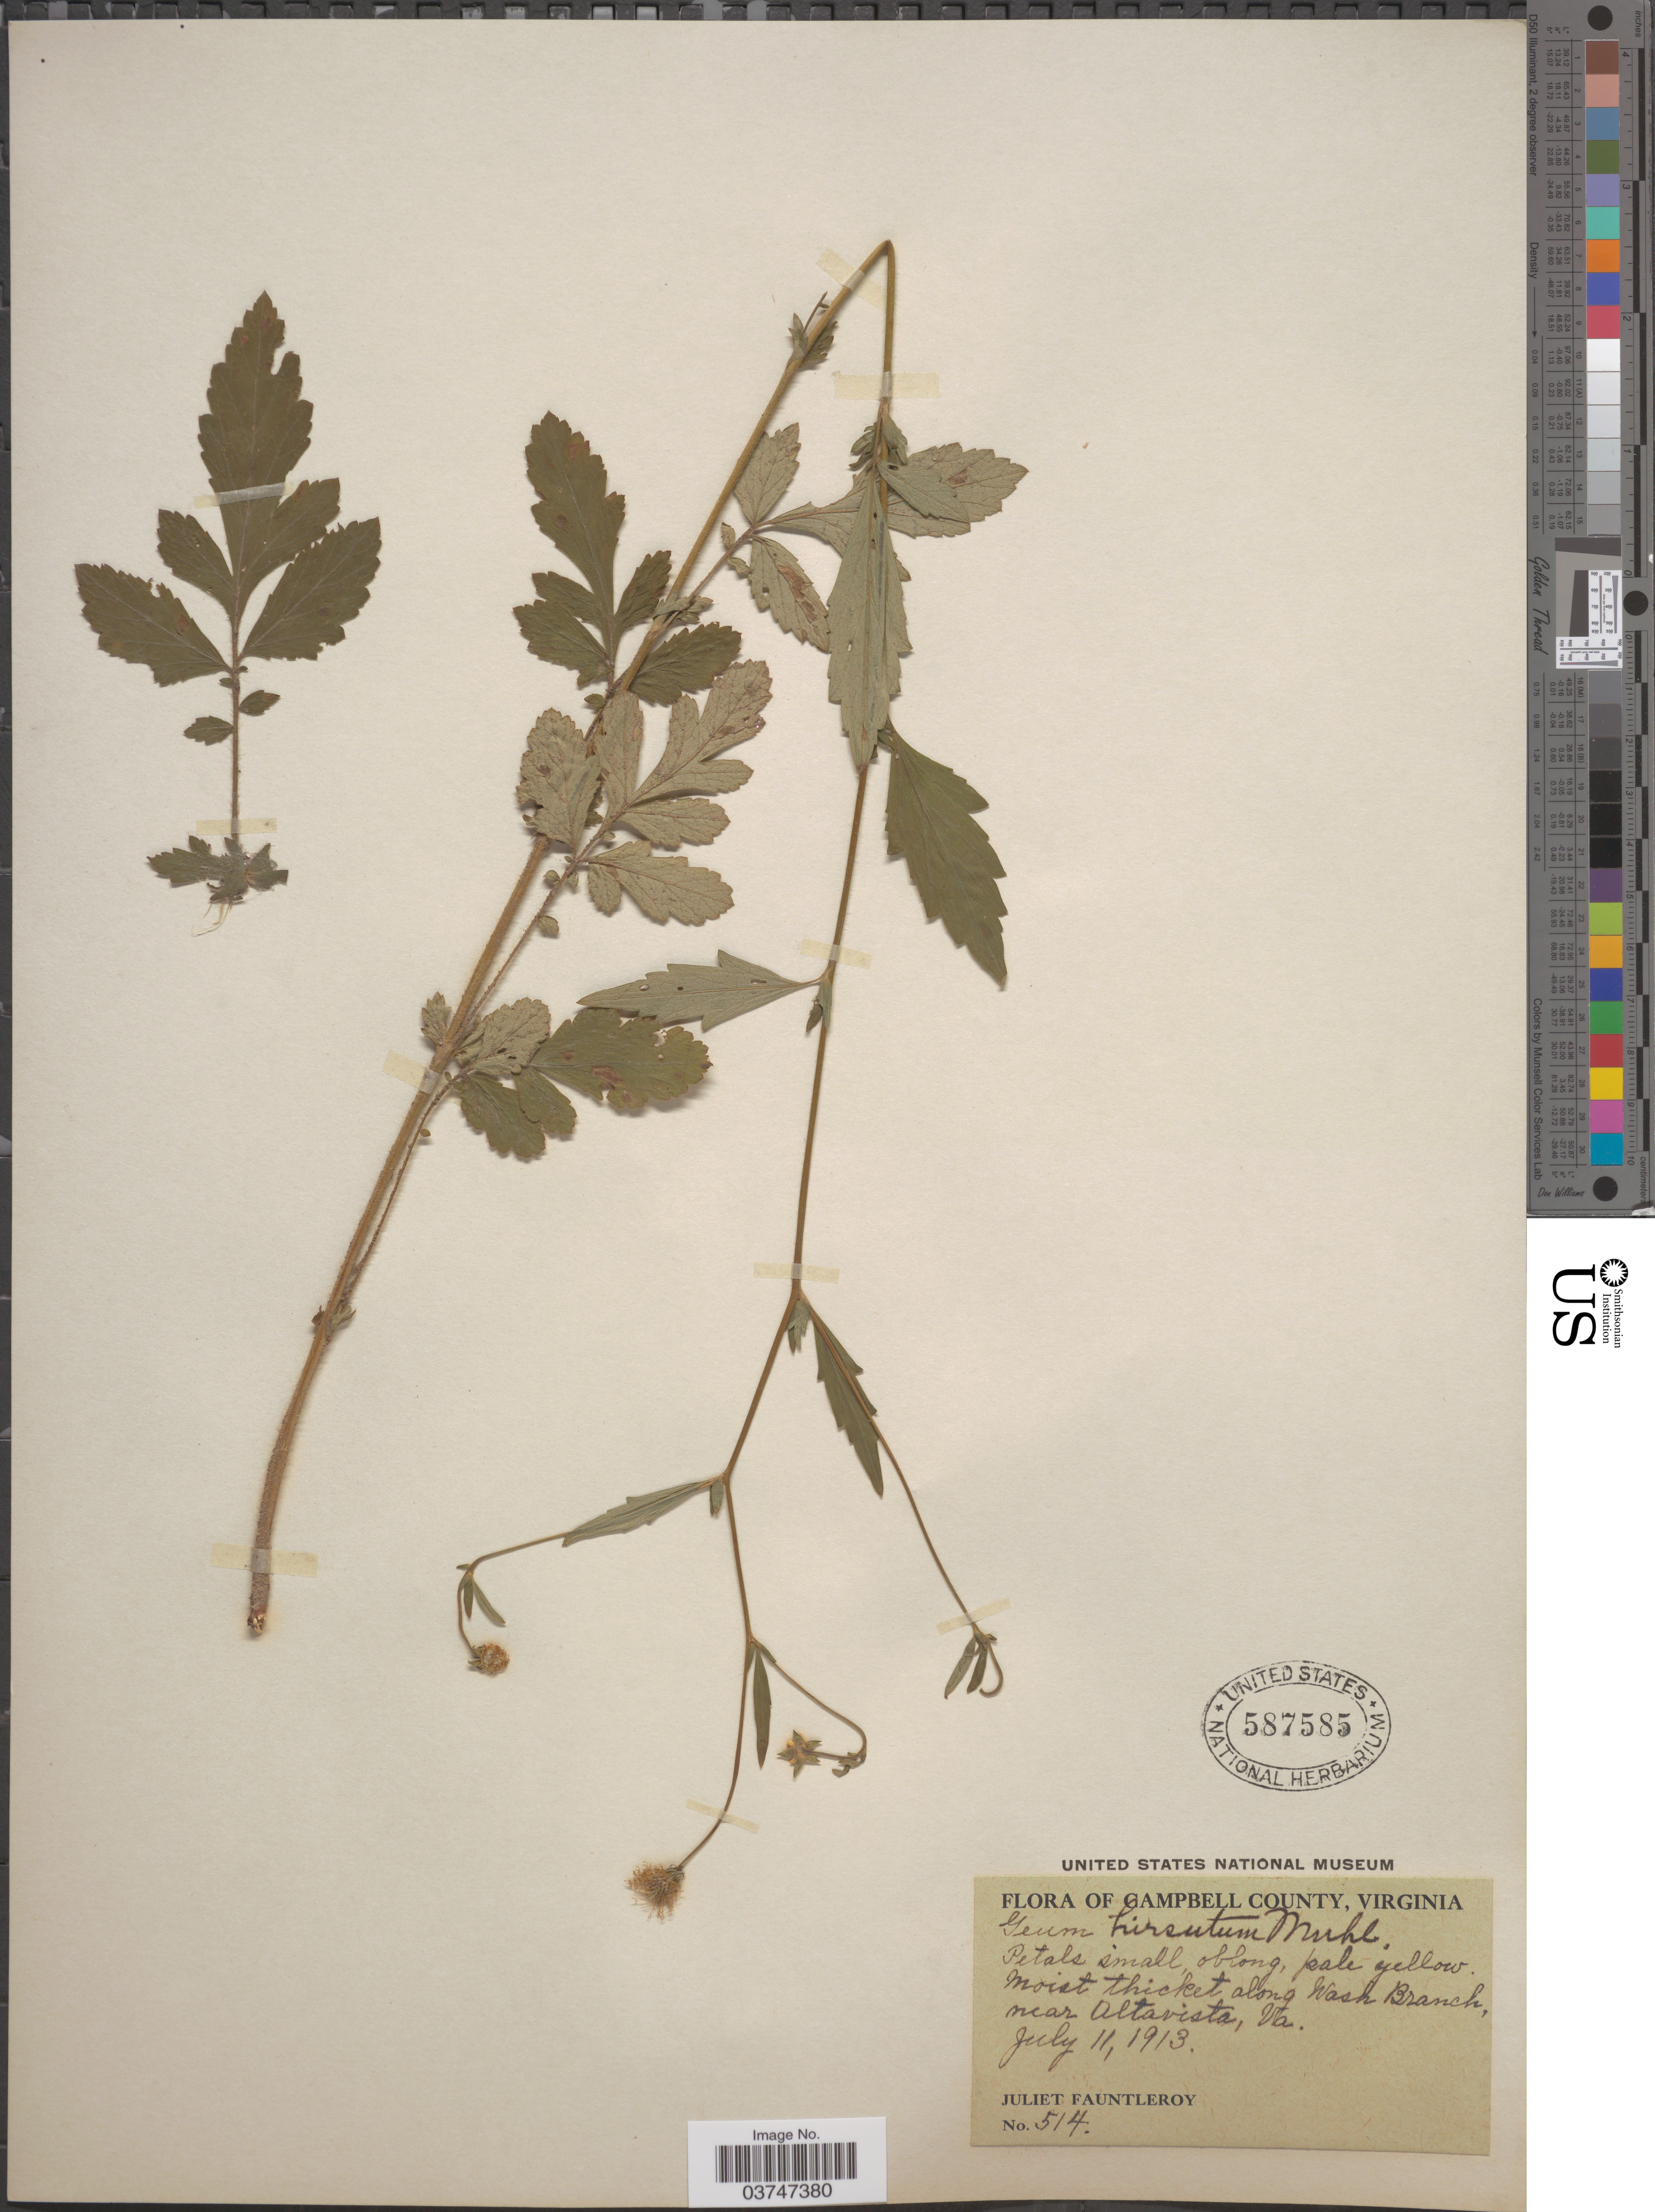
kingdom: Plantae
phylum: Tracheophyta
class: Magnoliopsida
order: Rosales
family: Rosaceae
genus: Geum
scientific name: Geum hirsutum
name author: Muhl. ex Link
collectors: J. Fauntleroy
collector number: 514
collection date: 1913-07-11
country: United States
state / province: Virginia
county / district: Campbell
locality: Campbell County. Along Wash Branch, near Altavista.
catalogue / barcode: US 587585